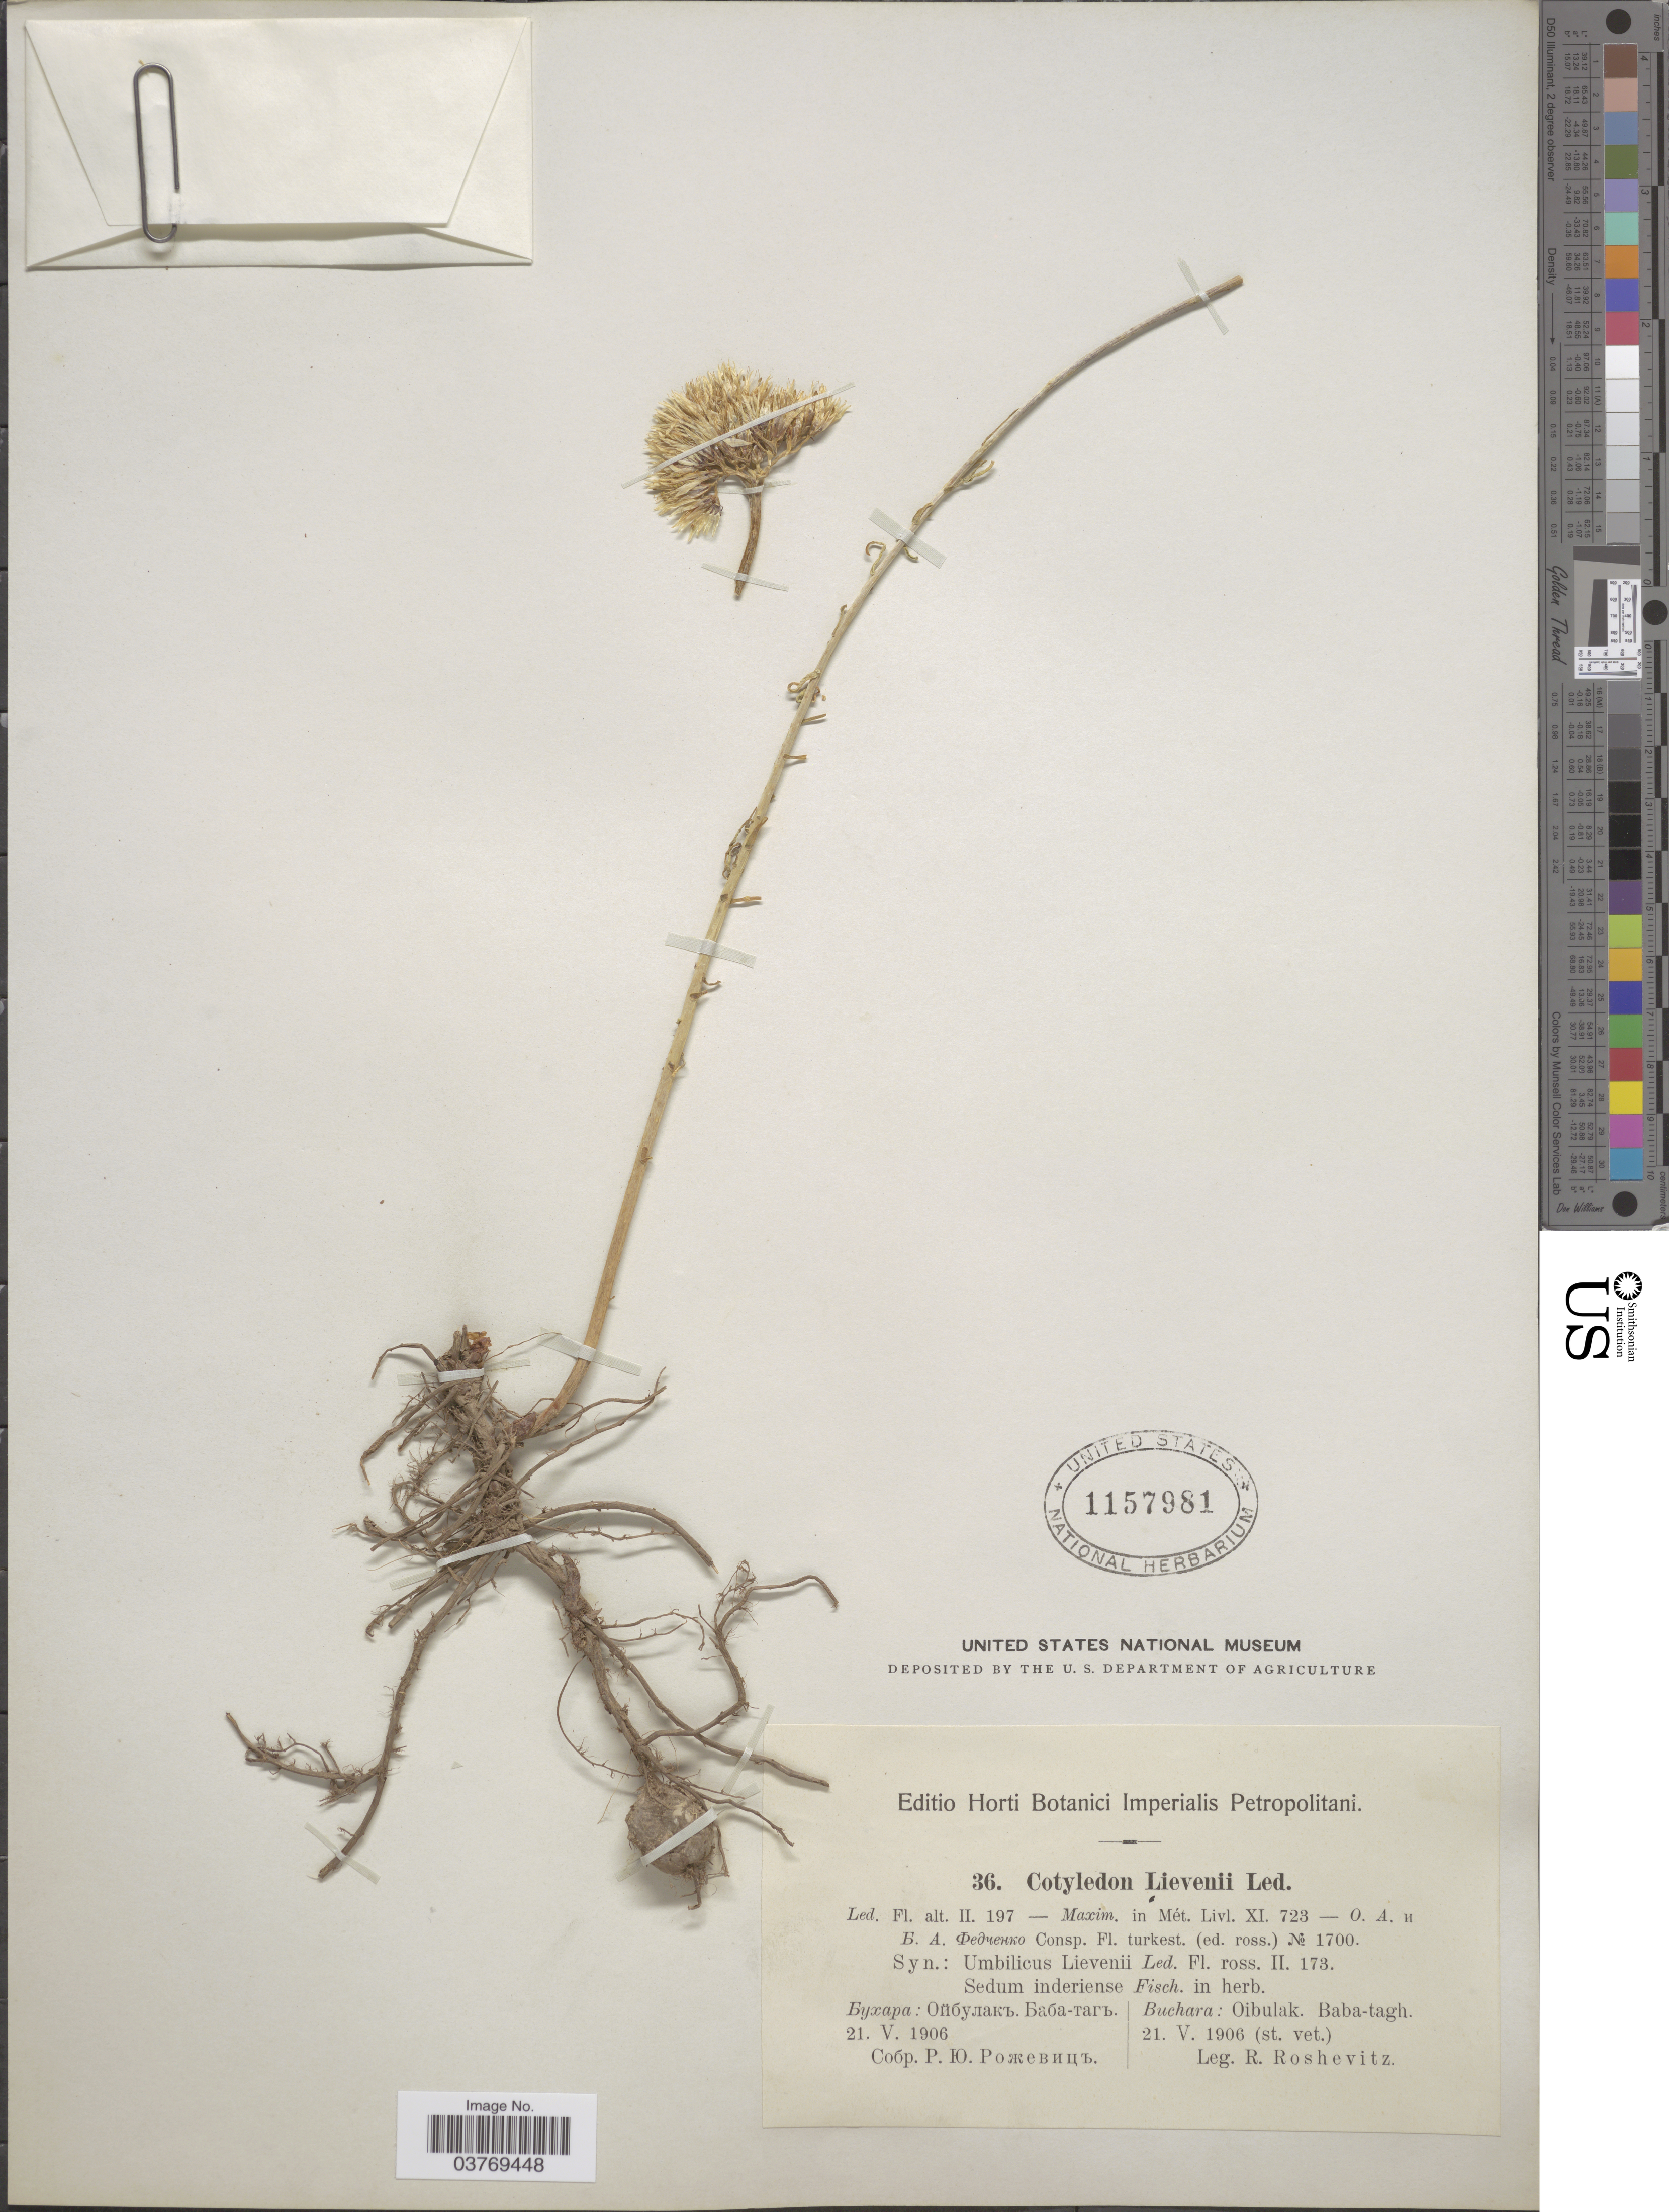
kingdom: Plantae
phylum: Tracheophyta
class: Magnoliopsida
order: Saxifragales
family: Crassulaceae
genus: Pseudosedum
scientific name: Pseudosedum lievenii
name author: (Ledeb.) A. Berger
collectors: R. J. Roshevitz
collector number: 36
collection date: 1906-05-21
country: Kyrgyzstan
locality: Buchara: Oibulak. Baba-tagh.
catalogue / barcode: US 1157981